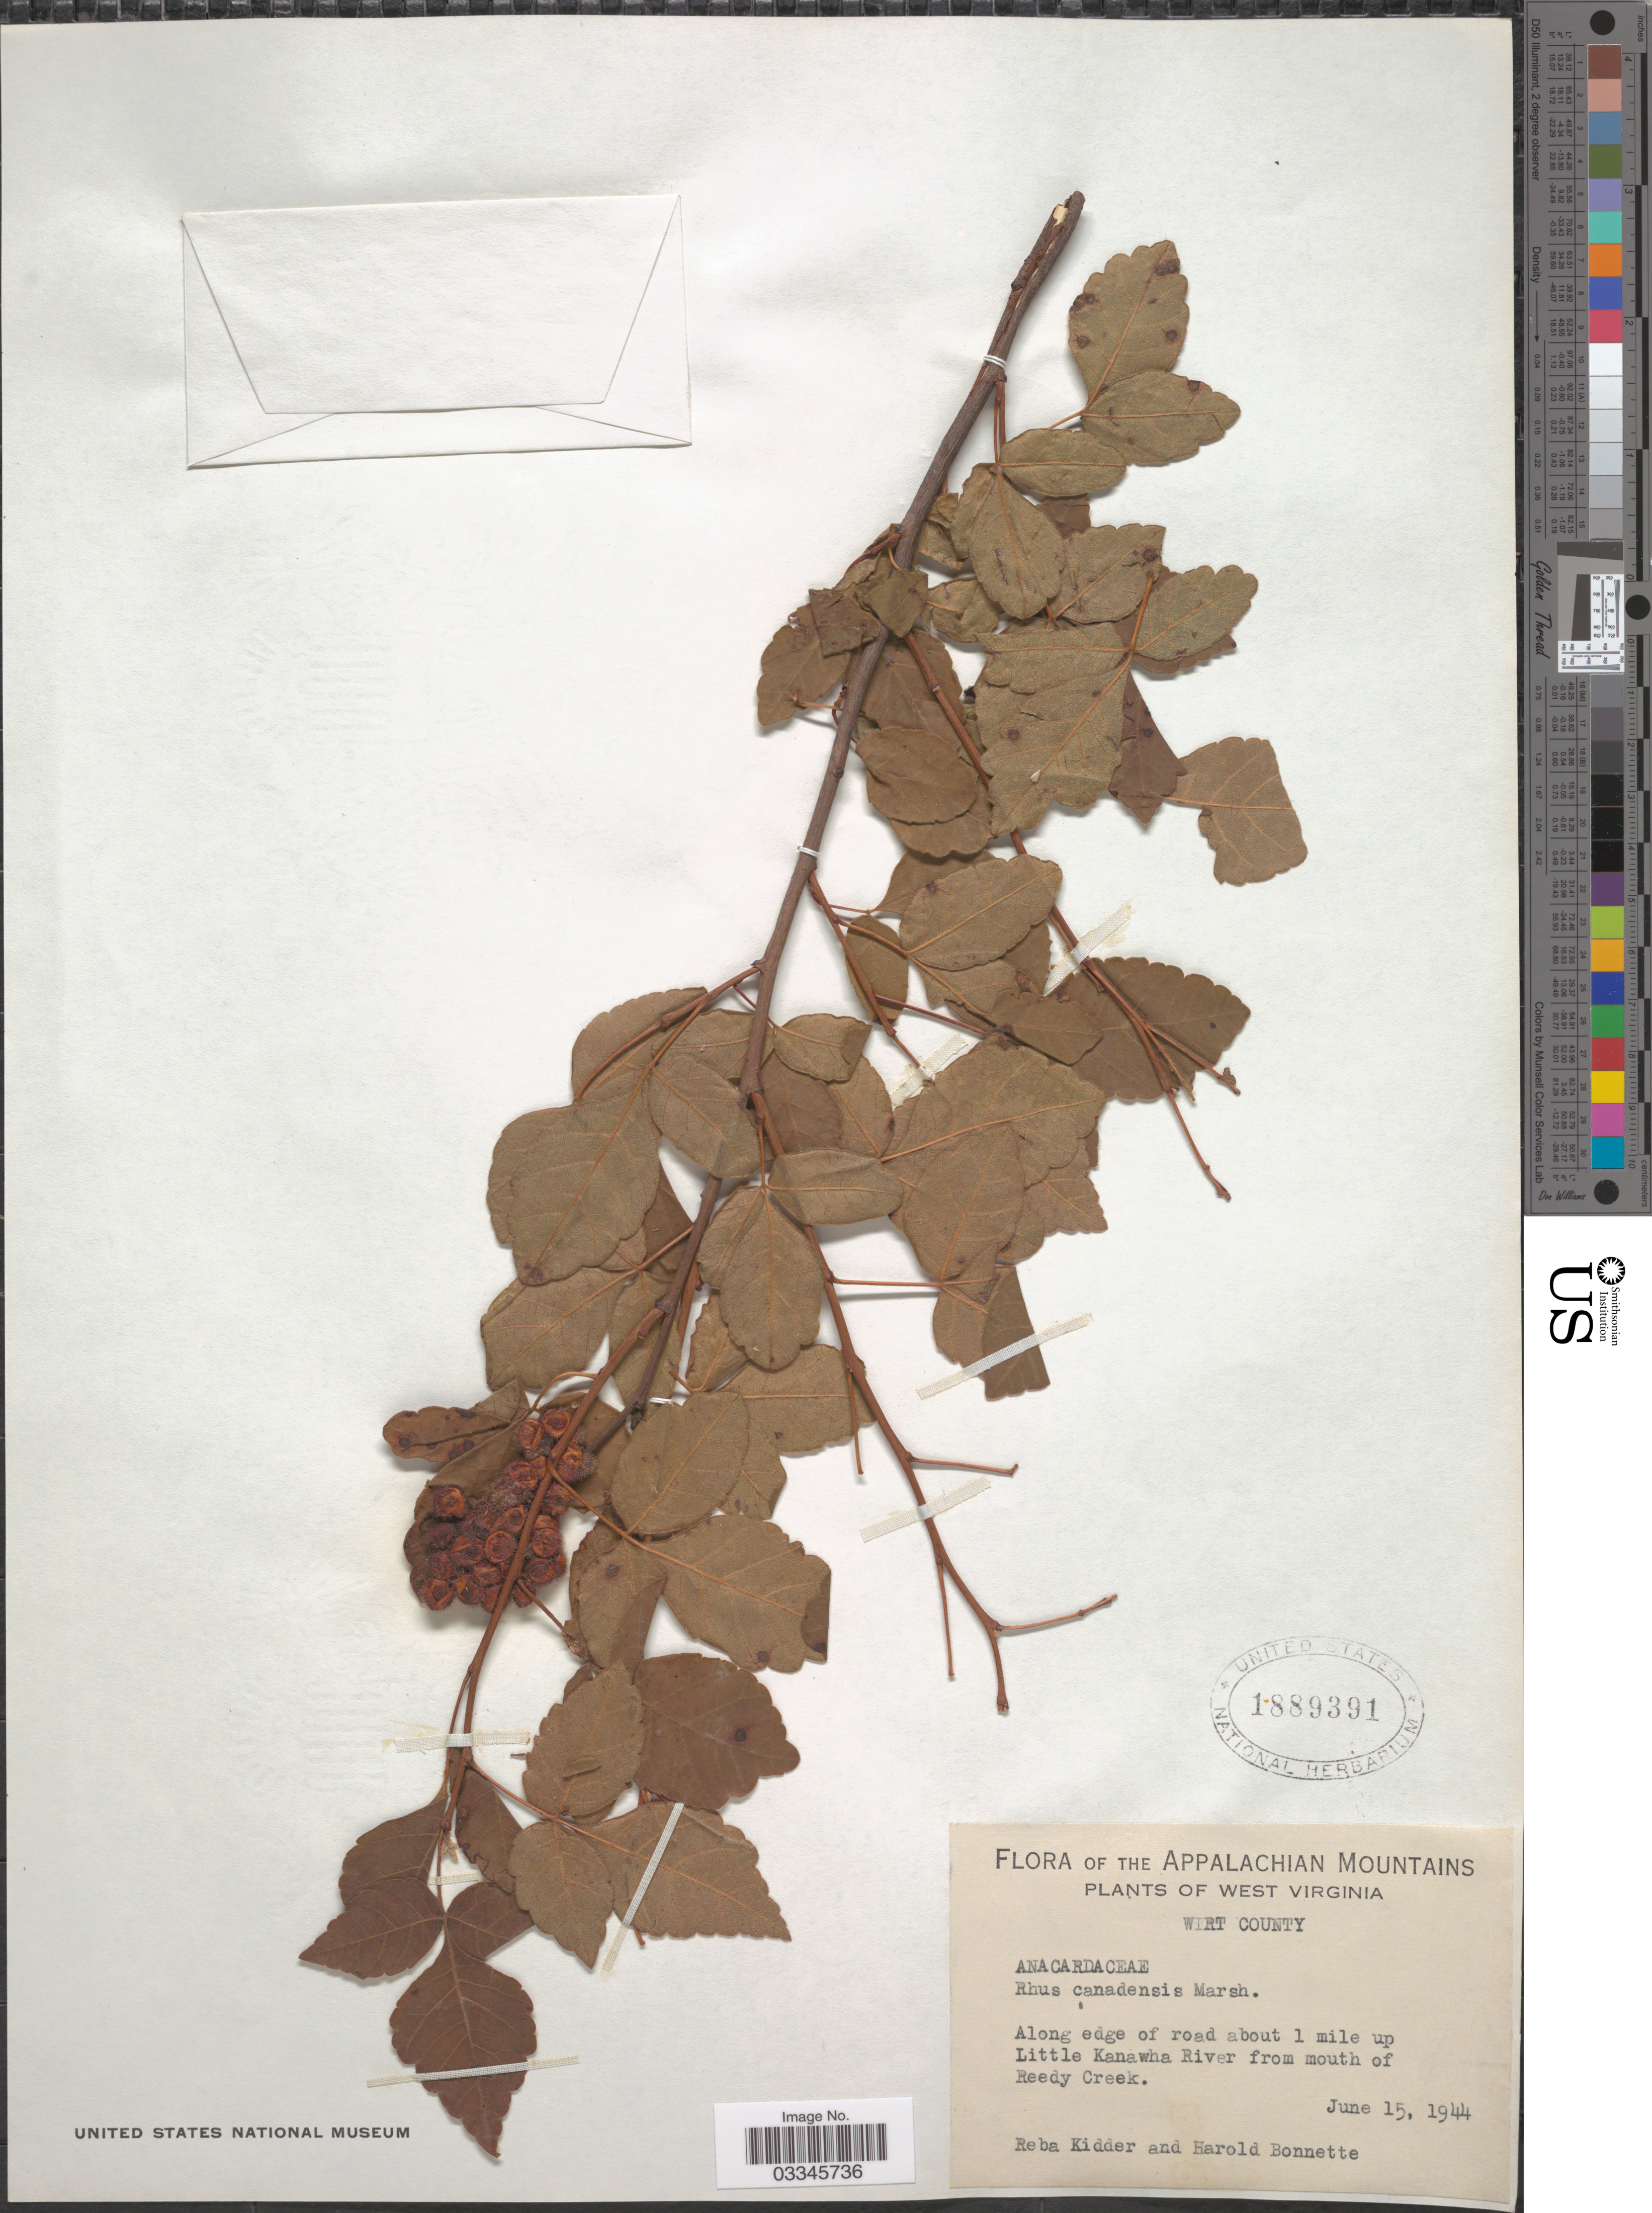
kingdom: Plantae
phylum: Tracheophyta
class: Magnoliopsida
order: Sapindales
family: Anacardiaceae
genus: Rhus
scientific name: Rhus canadensis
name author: Marshall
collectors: R. Kidder & H. Bonnette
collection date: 1944-06-15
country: United States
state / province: West Virginia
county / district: Wirt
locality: The Appalachian Mountains. Wirt County. Along edge of road about 1 mile up Little Kanawha River from mouth of Reedy Creek.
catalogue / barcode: US 1889391